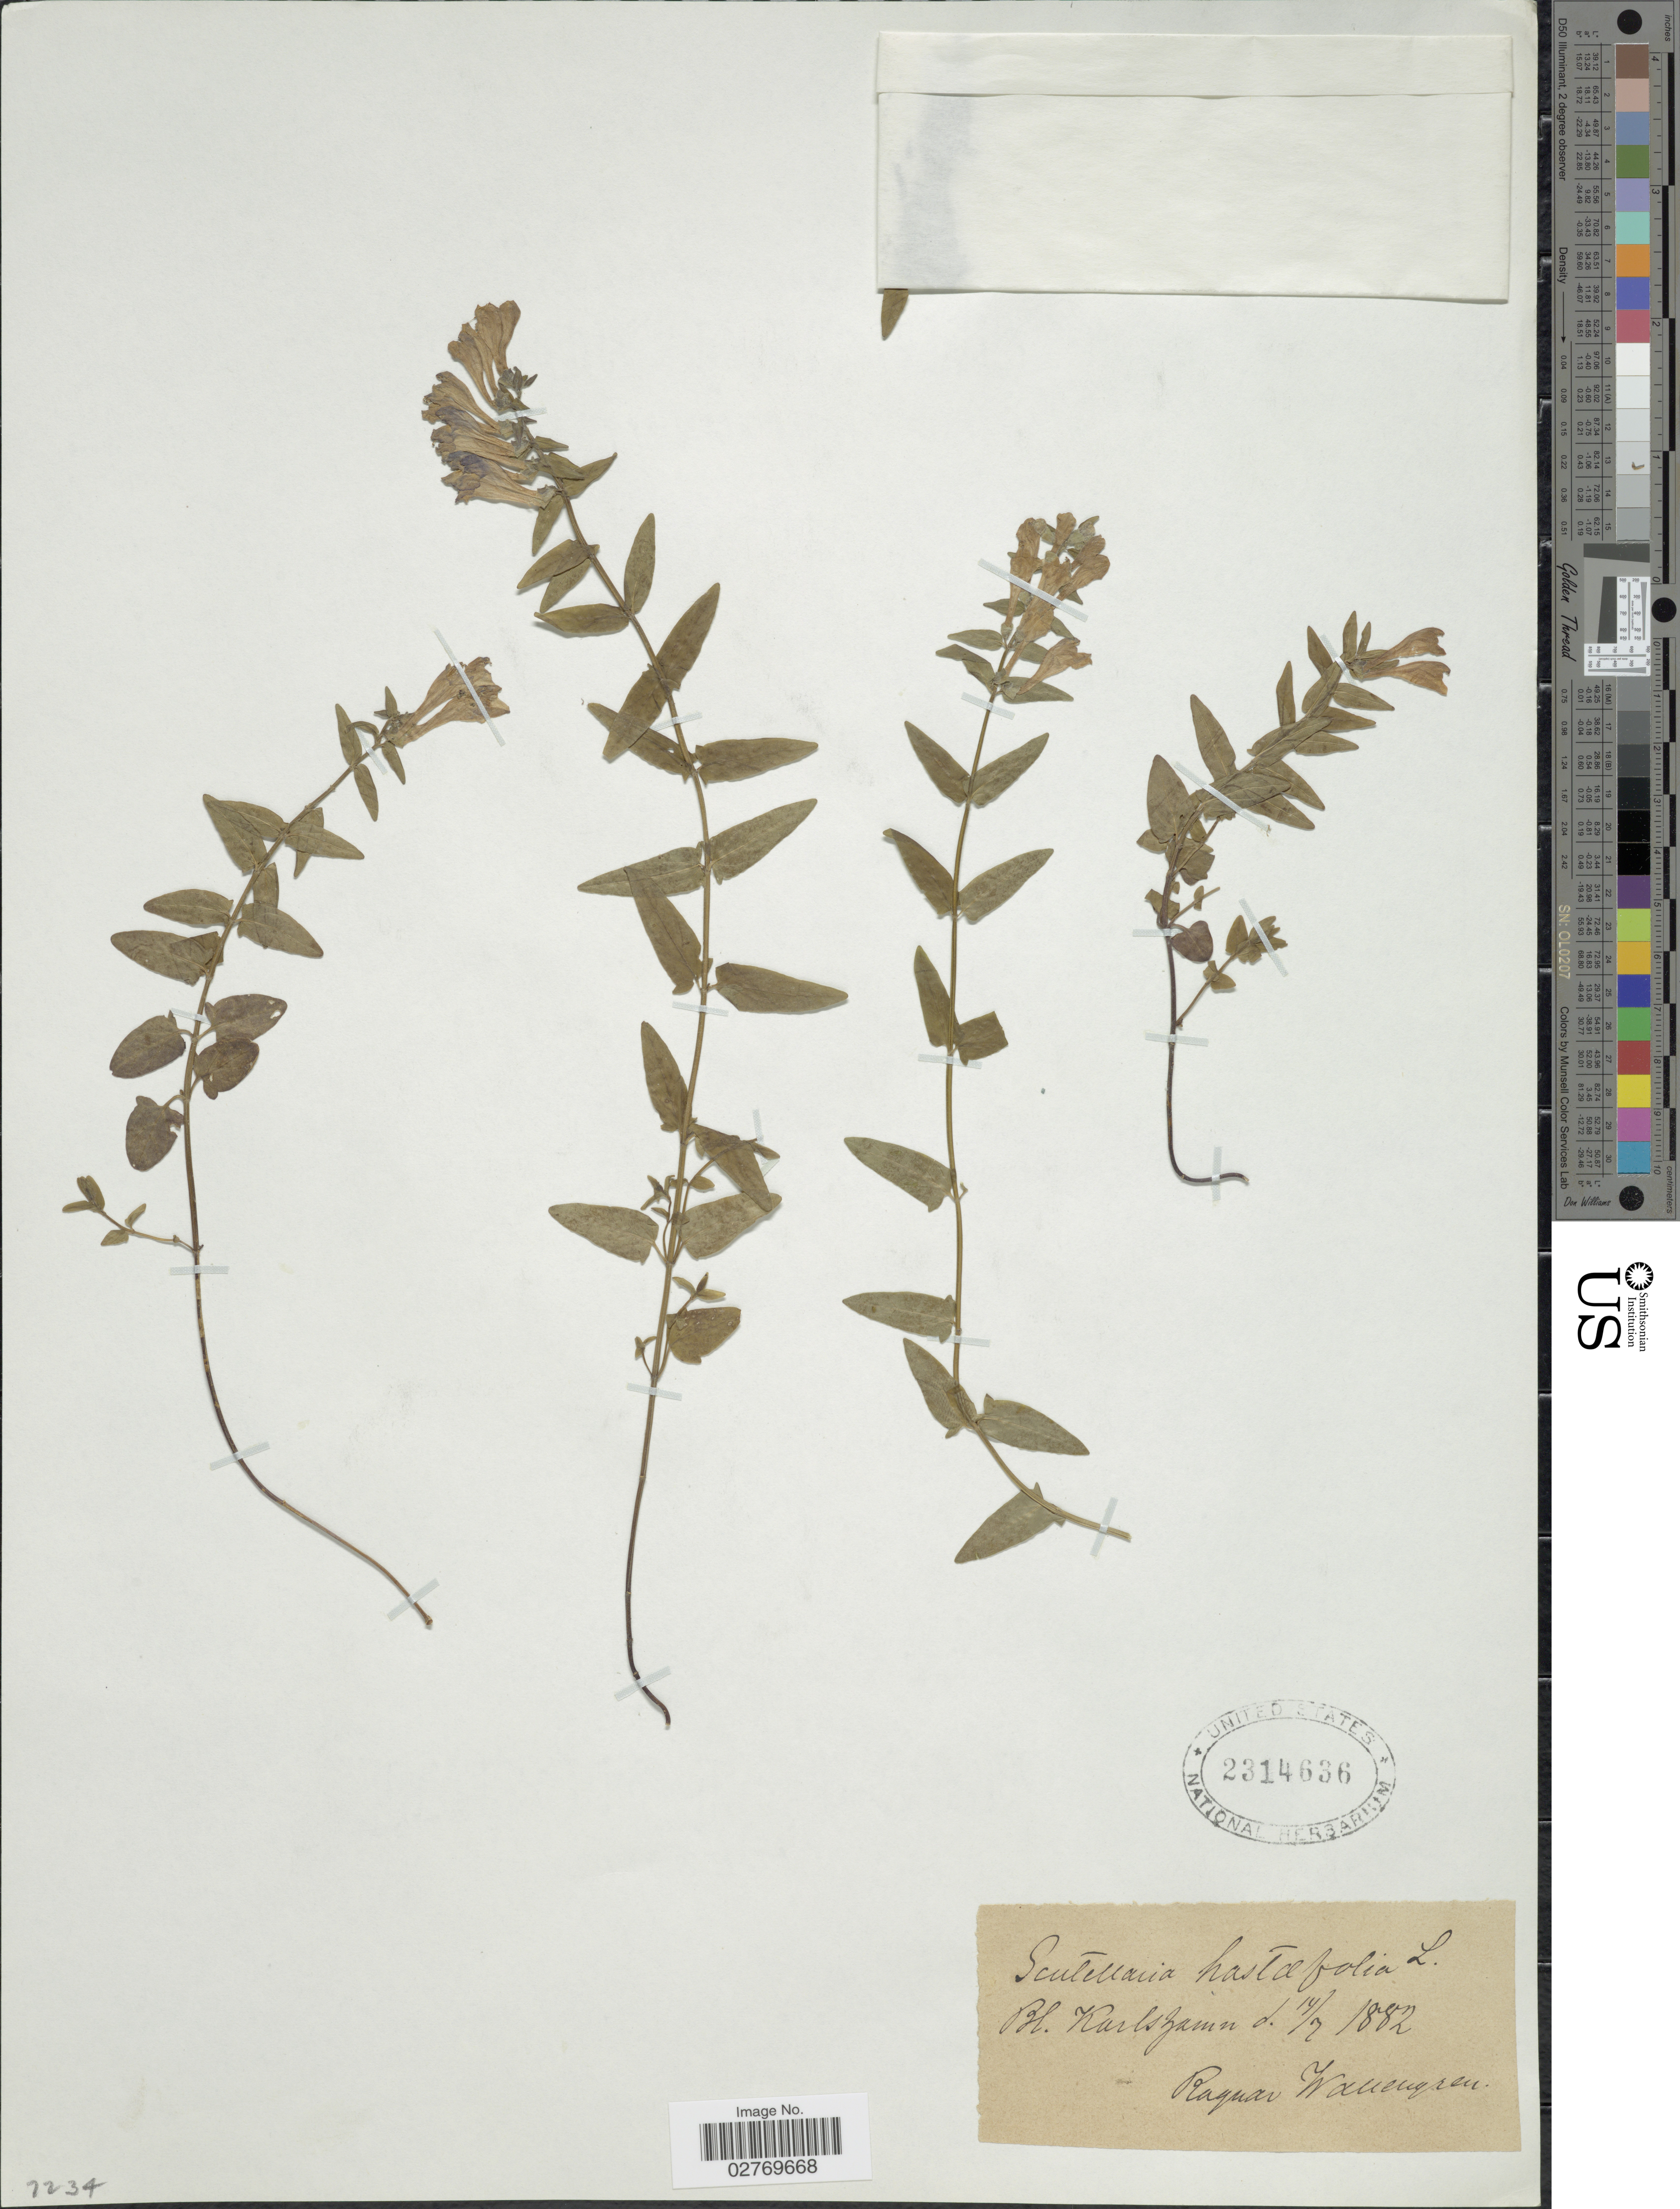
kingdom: Plantae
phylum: Tracheophyta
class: Magnoliopsida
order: Lamiales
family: Lamiaceae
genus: Scutellaria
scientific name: Scutellaria hastifolia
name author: L.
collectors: R. Wallergren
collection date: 1882-03-14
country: Sweden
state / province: Blekinge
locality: Bl. Karlshamn.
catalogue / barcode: US 2314636